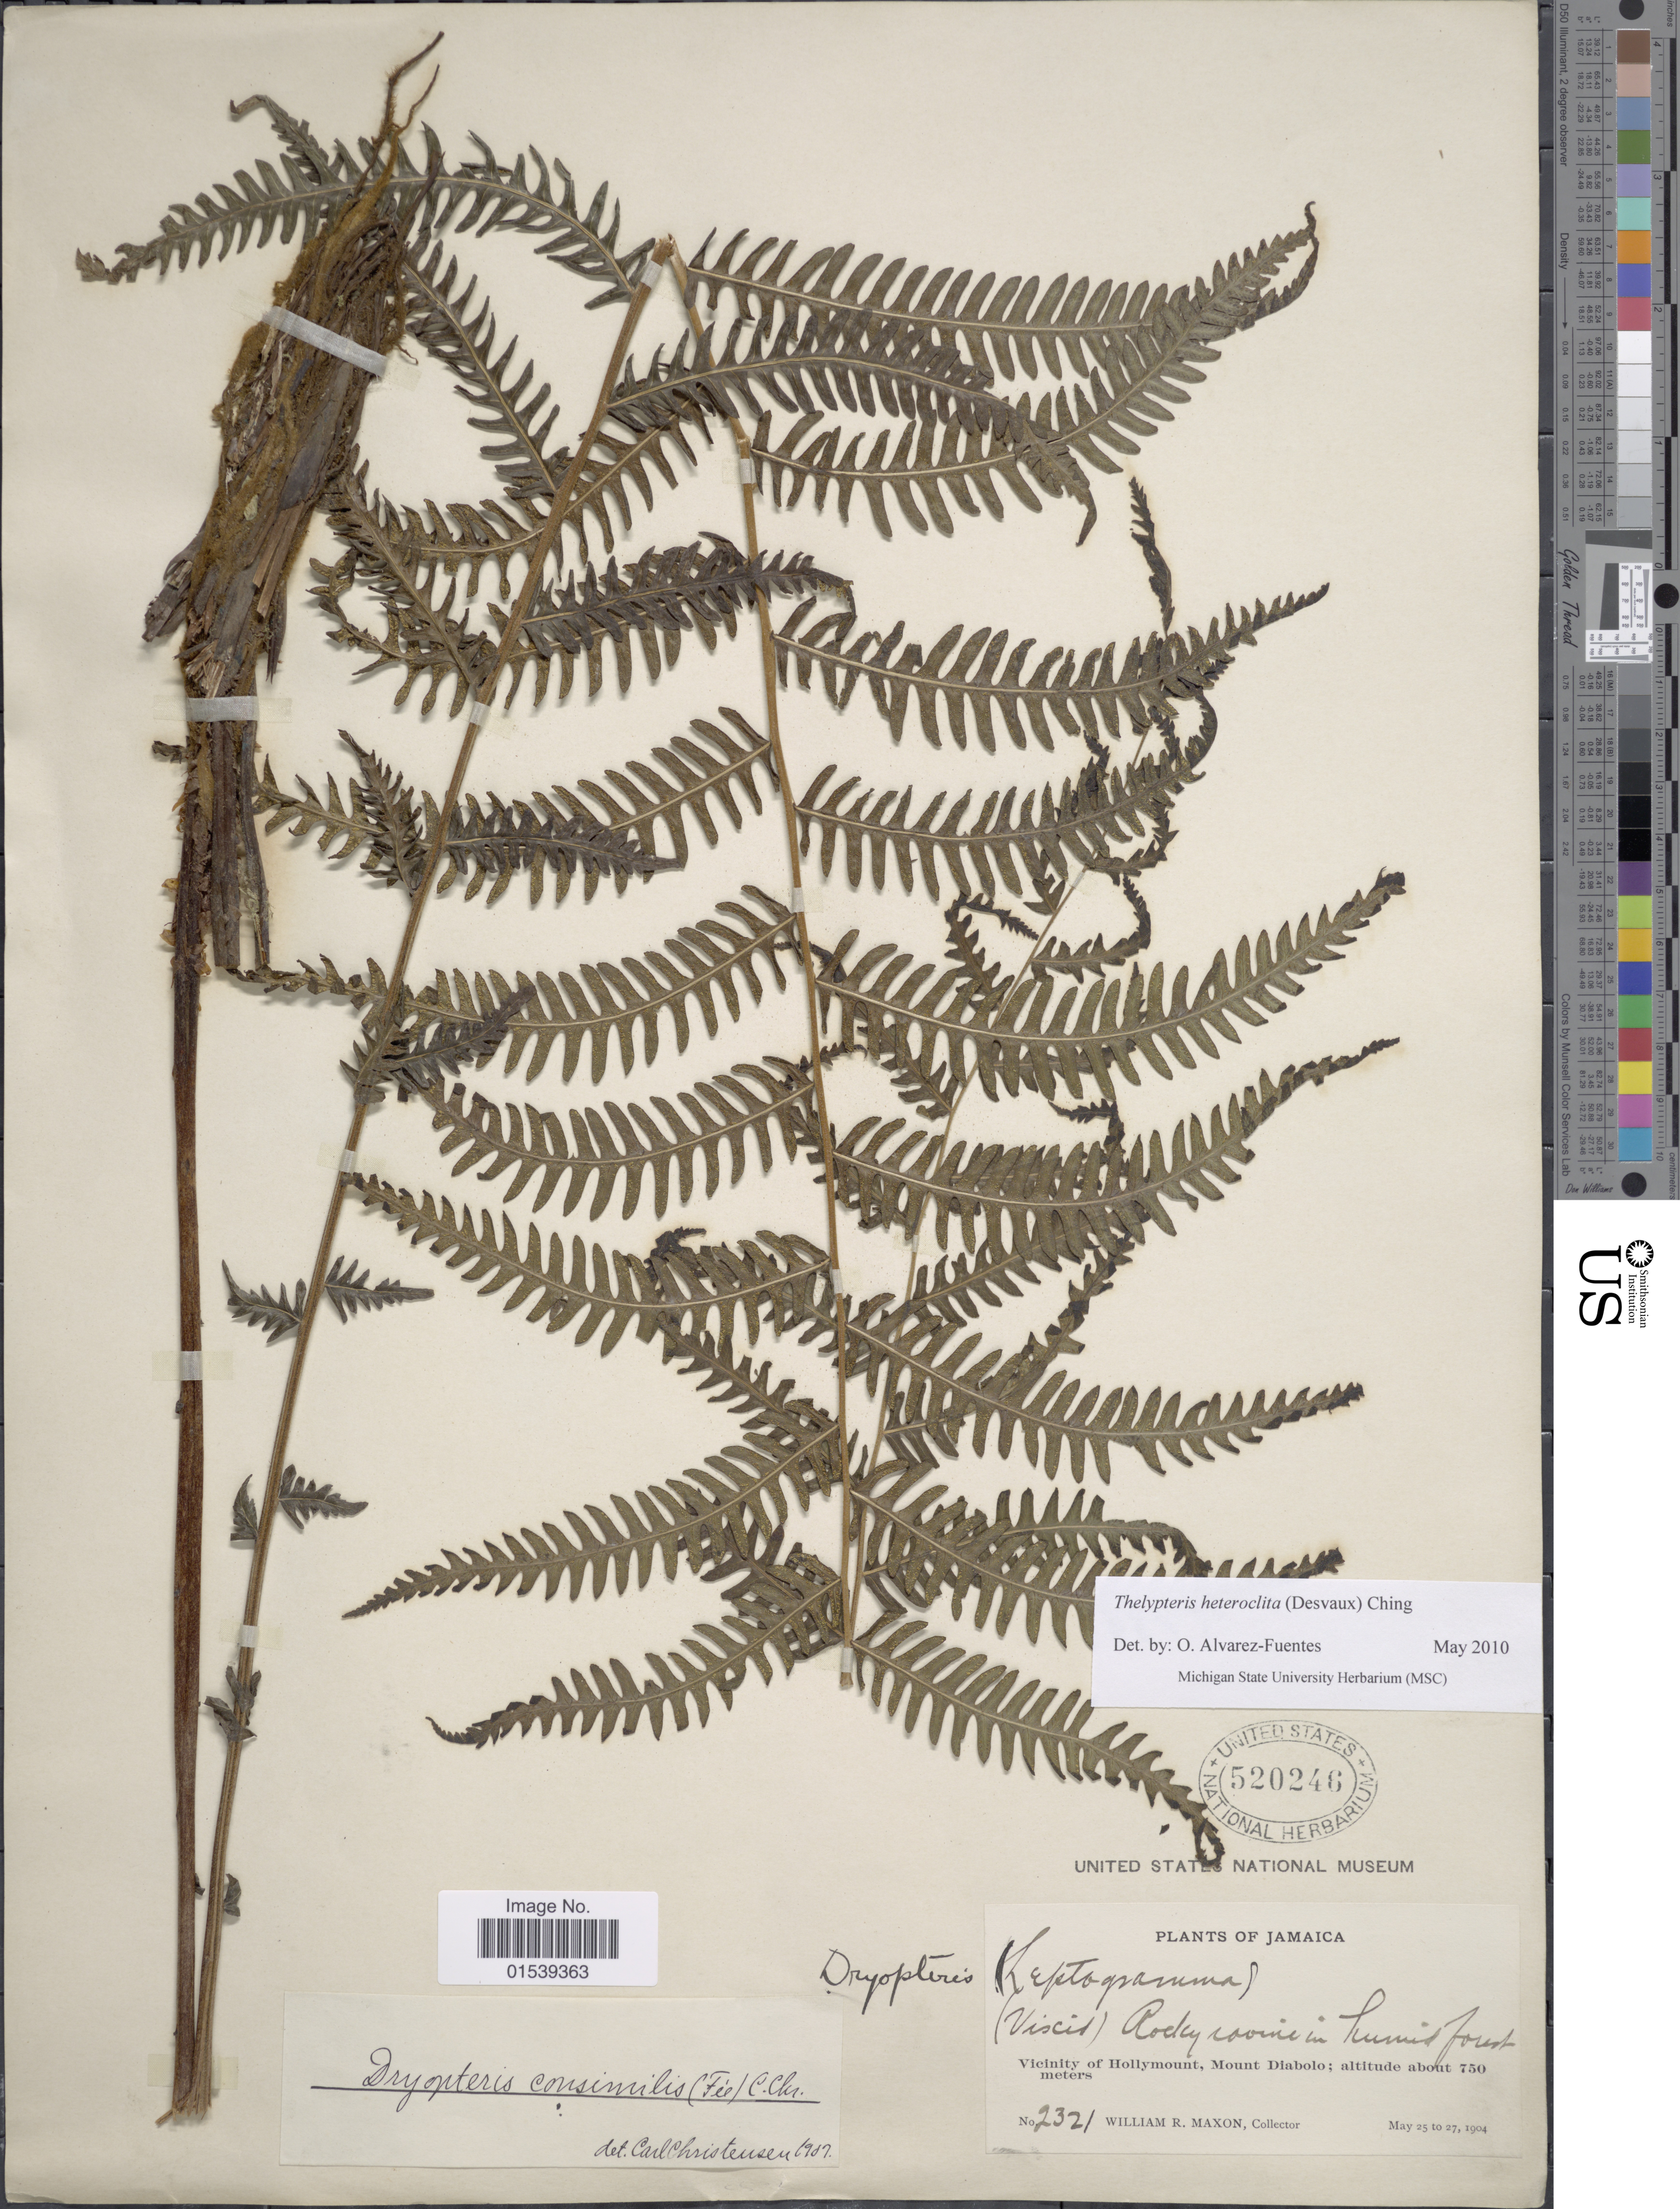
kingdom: Plantae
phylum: Tracheophyta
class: Polypodiopsida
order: Polypodiales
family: Thelypteridaceae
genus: Amauropelta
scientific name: Amauropelta heteroclita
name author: (Desv.) Pic. Serm.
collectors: W. R. Maxon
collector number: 2321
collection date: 1904-05-25/1904-05-27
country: Jamaica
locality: Viicnity of Hollymount, Mount Diablo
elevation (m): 750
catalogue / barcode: US 520246